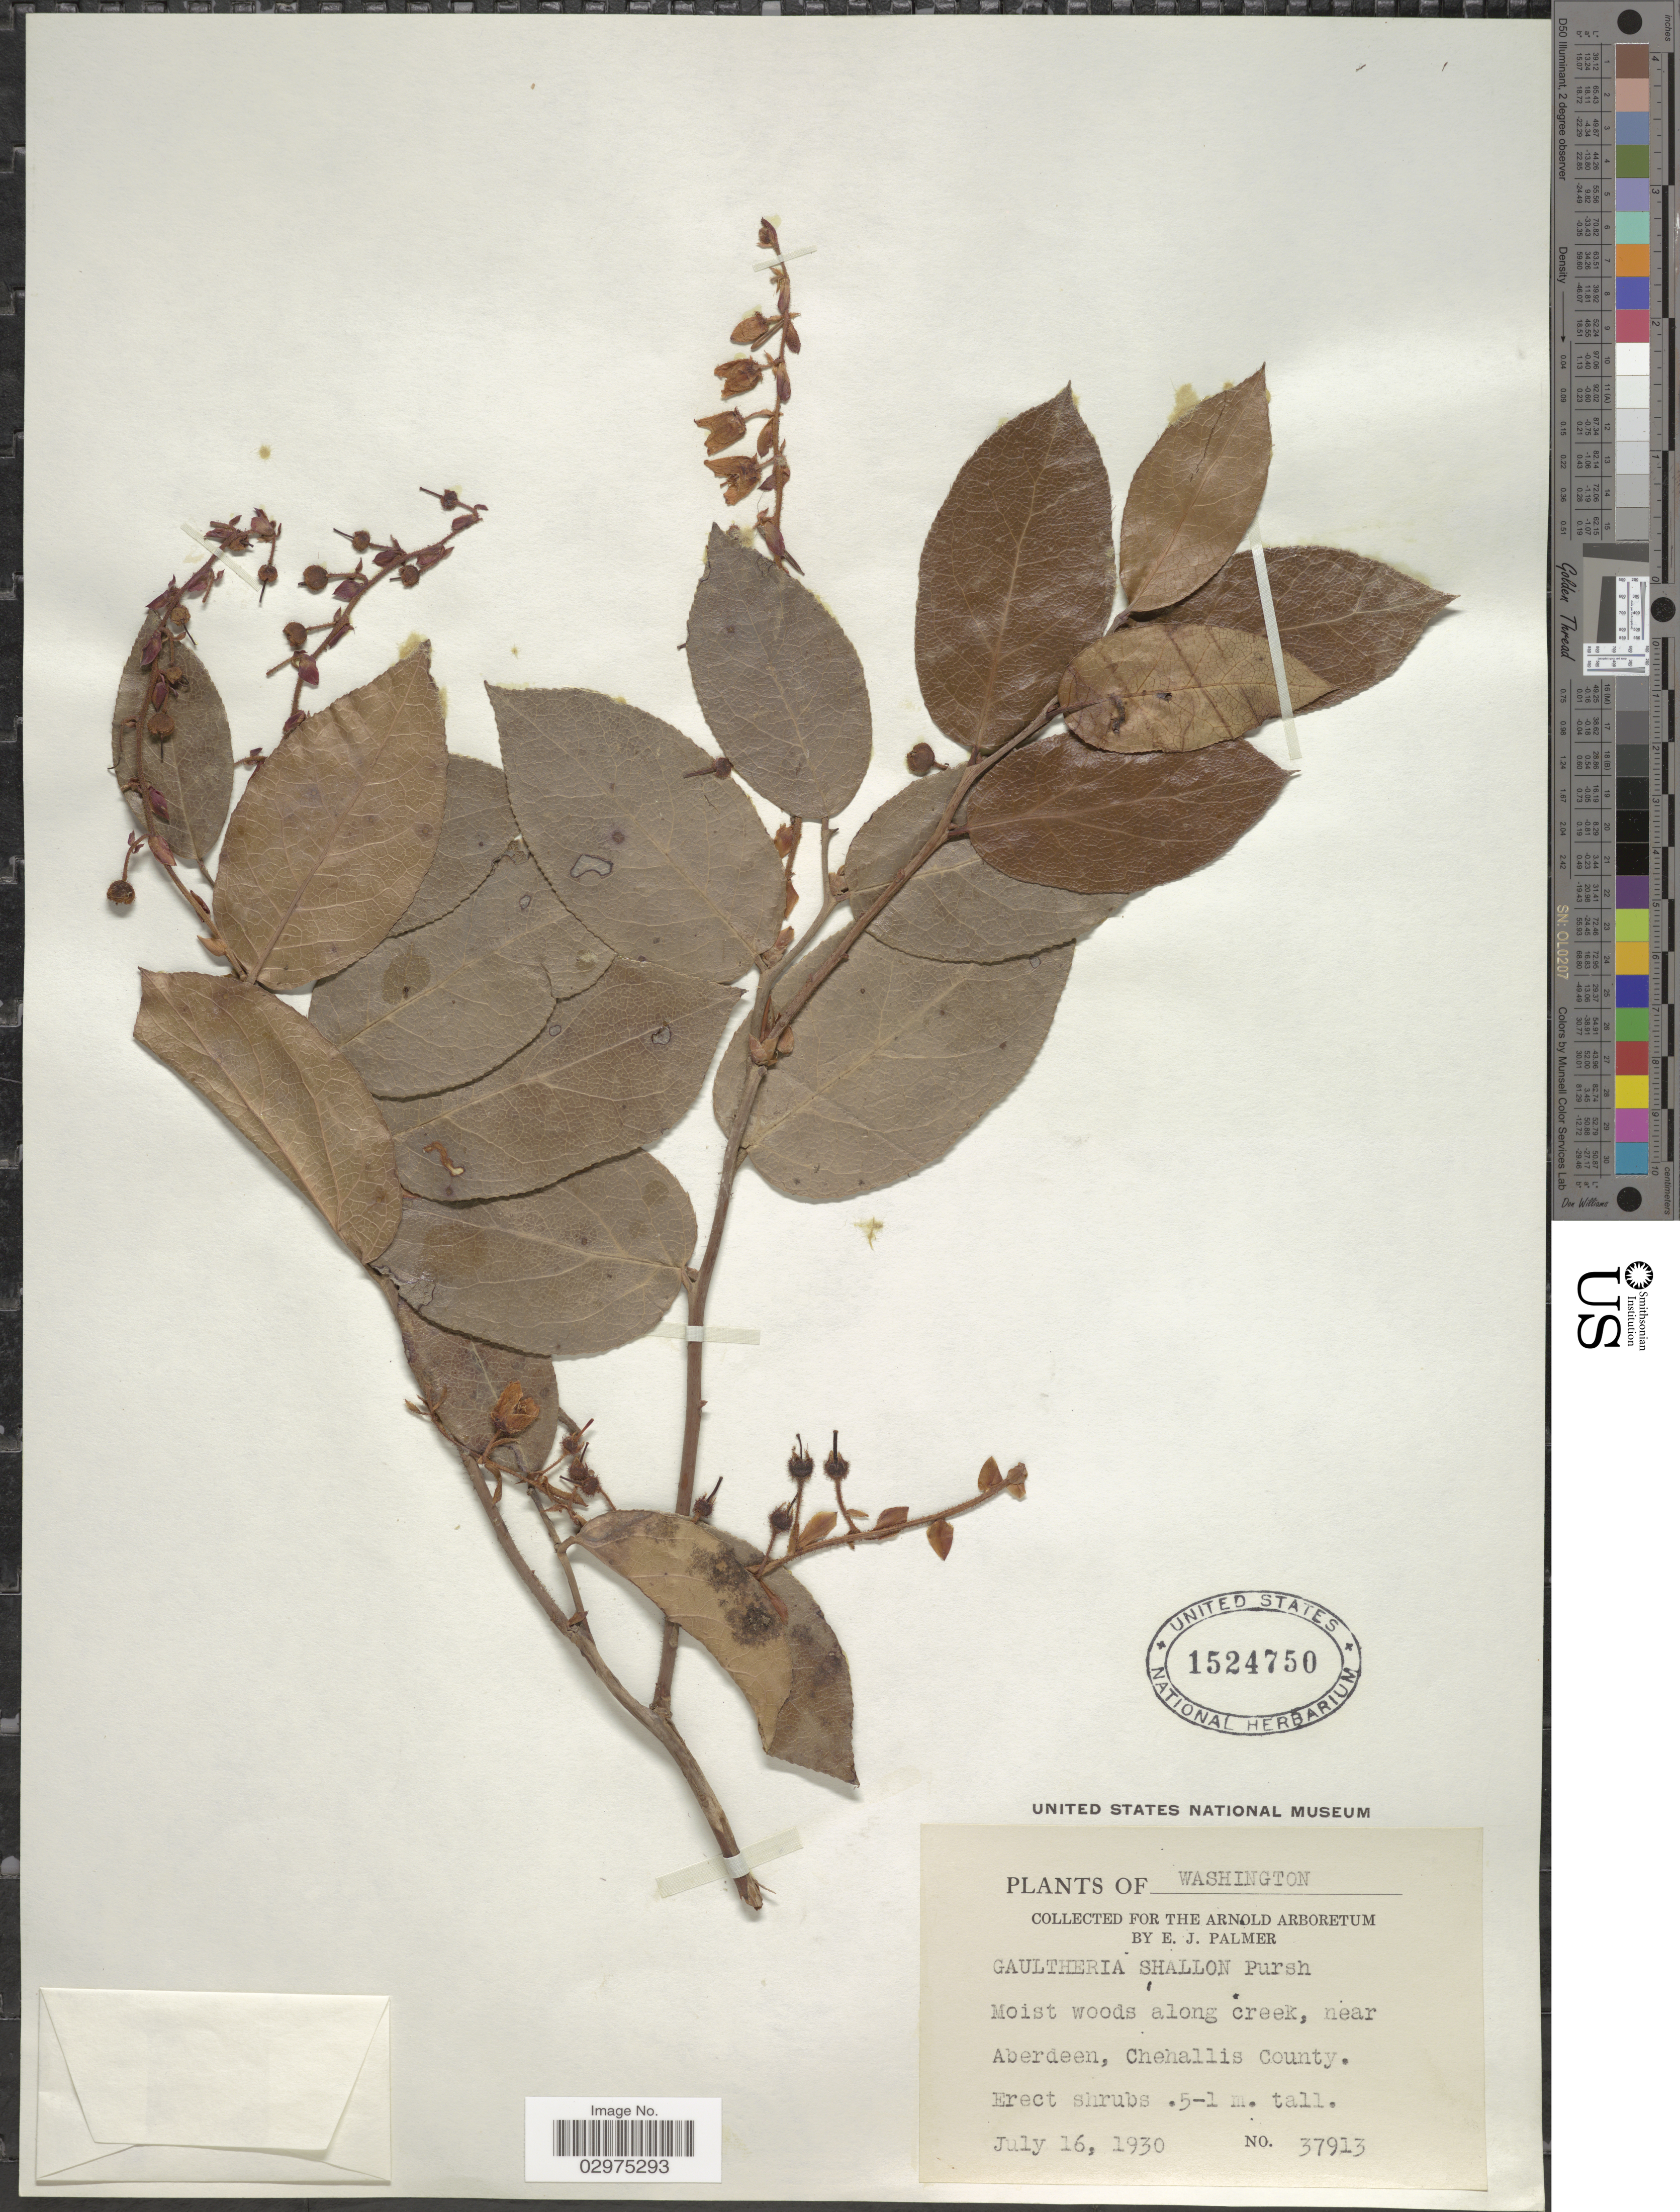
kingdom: Plantae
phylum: Tracheophyta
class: Magnoliopsida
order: Ericales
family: Ericaceae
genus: Gaultheria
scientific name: Gaultheria shallon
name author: Pursh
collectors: E. J. Palmer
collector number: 37913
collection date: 1930-07-16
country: United States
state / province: Washington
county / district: Grays Harbor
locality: Moist woods along creek, near Aberdeen, Chehallis County.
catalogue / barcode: US 1524750